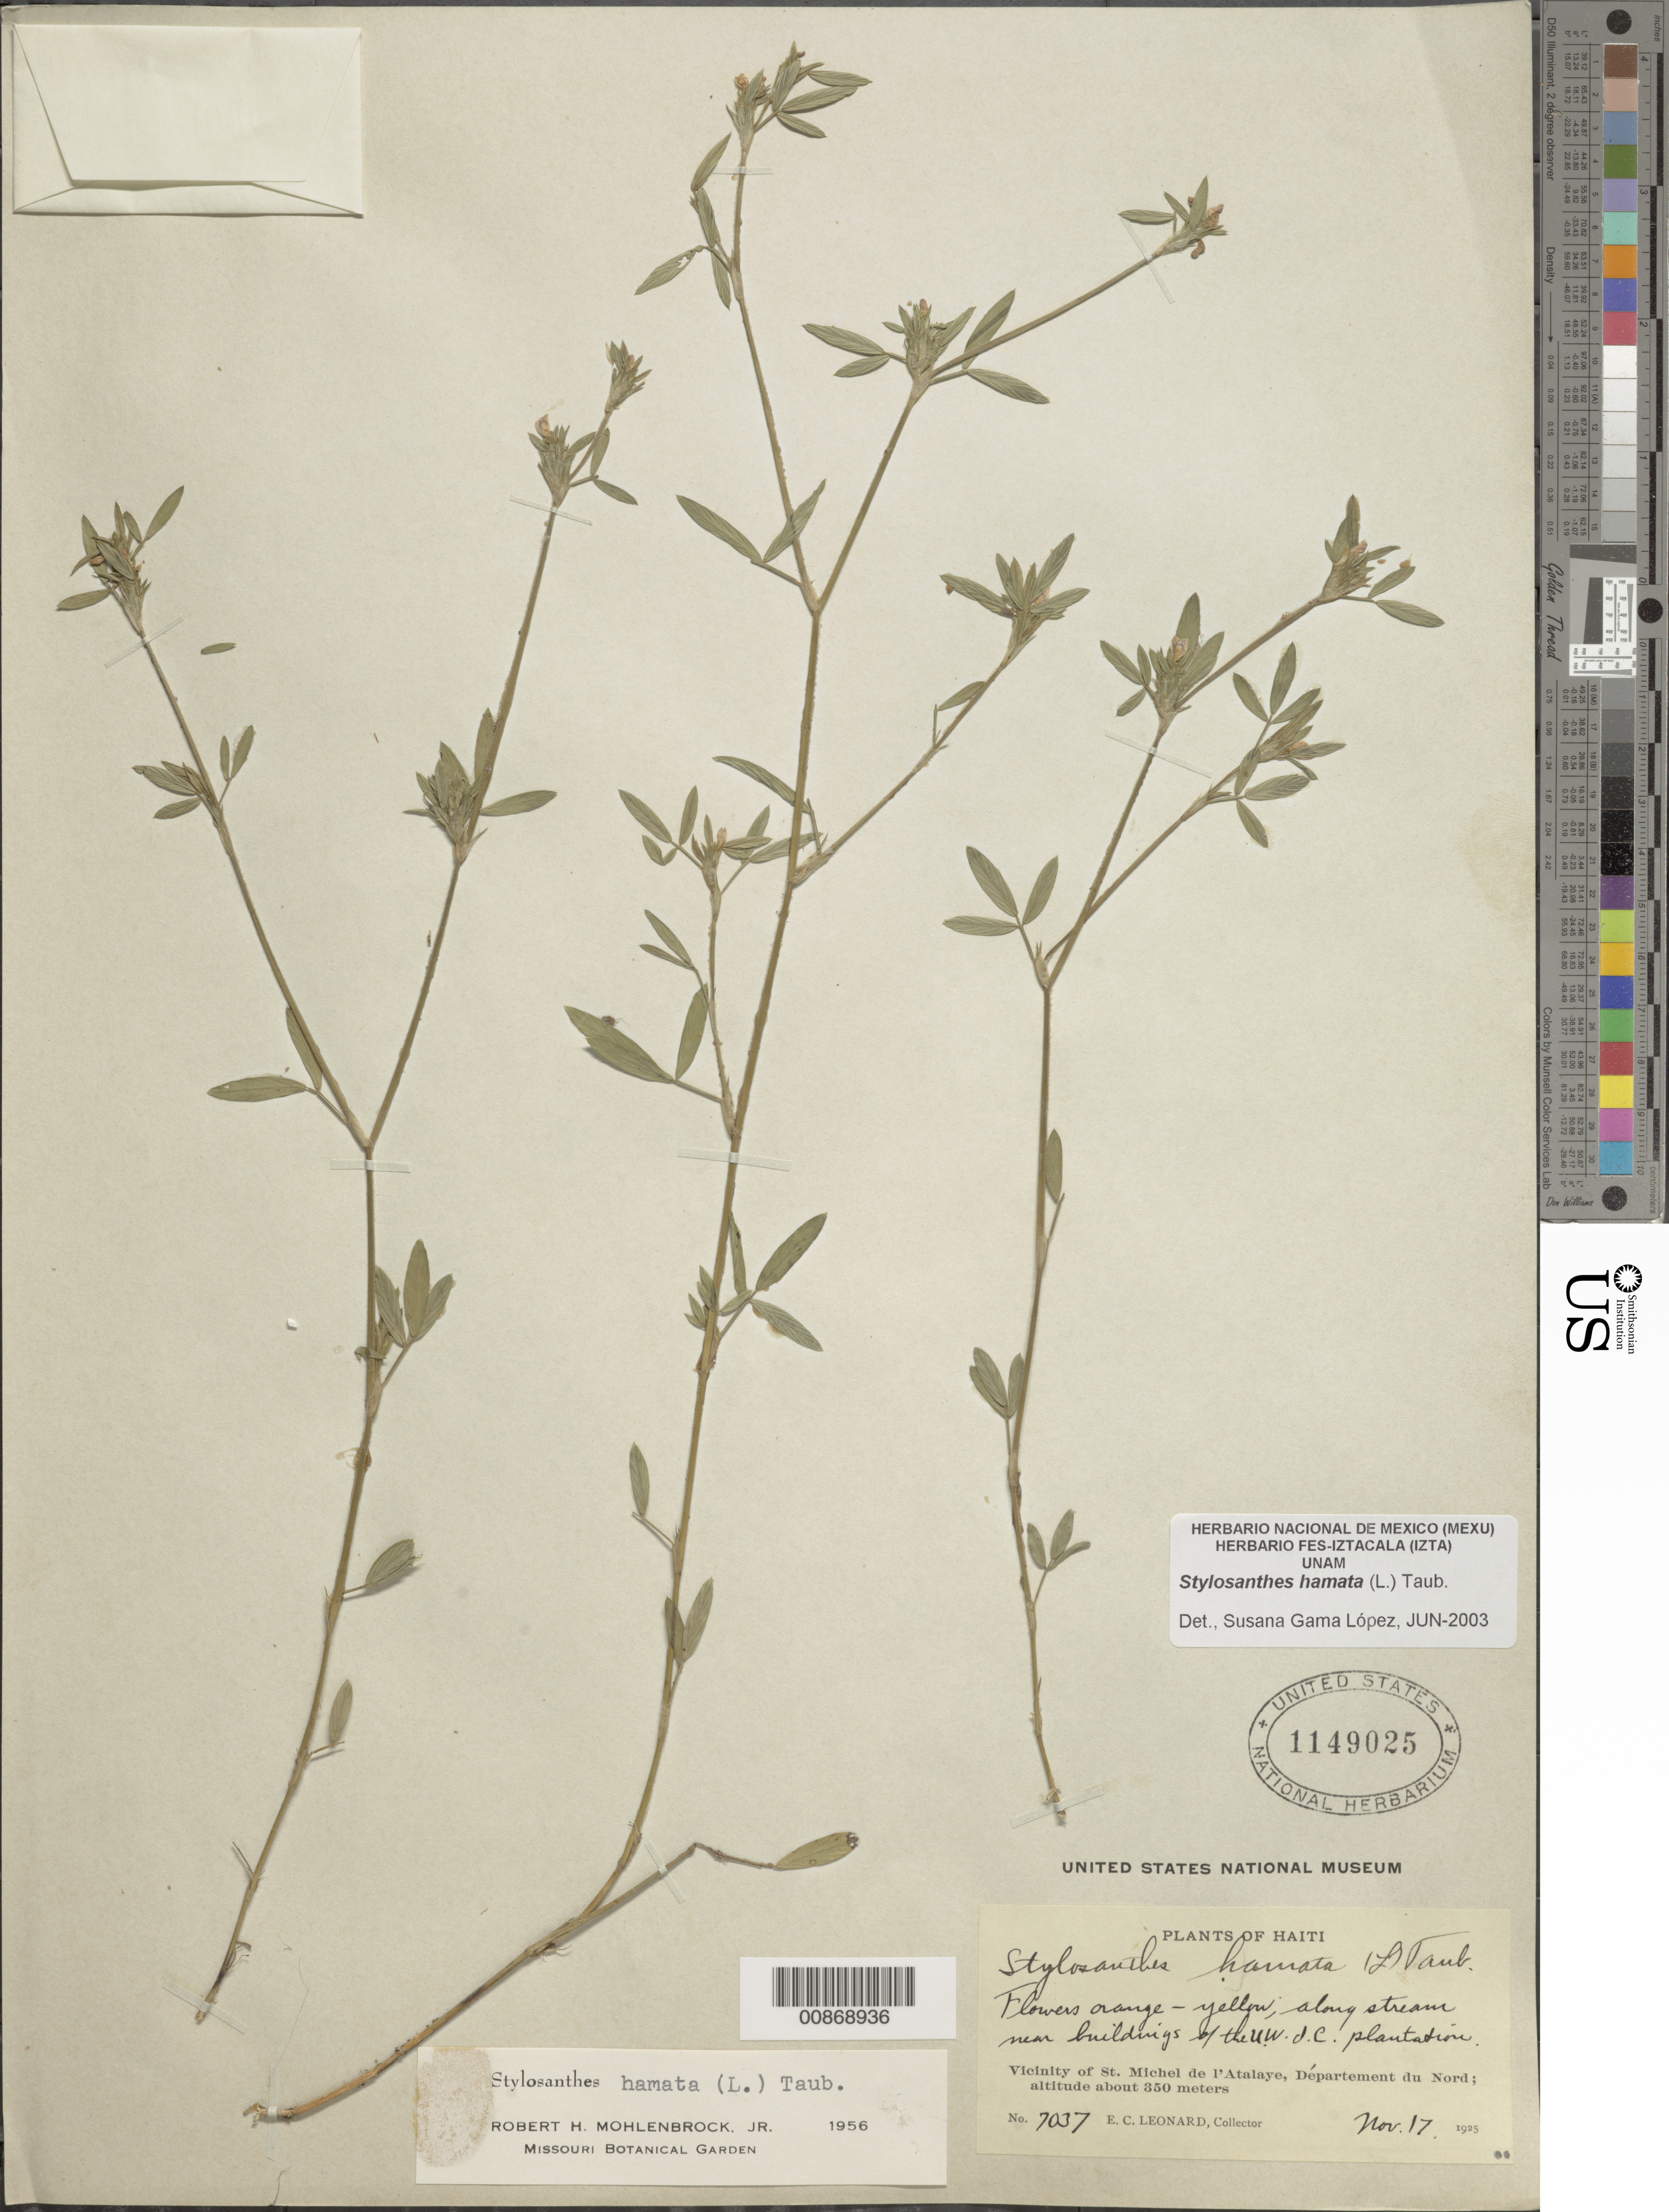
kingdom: Plantae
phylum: Tracheophyta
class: Magnoliopsida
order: Fabales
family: Fabaceae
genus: Stylosanthes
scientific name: Stylosanthes hamata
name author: (L.) Taub.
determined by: Gama López, S.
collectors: E. C. Leonard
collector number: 7037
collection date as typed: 17 Nov 1925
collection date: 1925-11-17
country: Haiti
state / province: Nord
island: Hispaniola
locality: Vicinity of St. Michel de l'Atalaye. Along stream near buildings of the U. West Indies Co. Plantation.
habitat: Along stream.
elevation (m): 350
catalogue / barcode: US 1149025